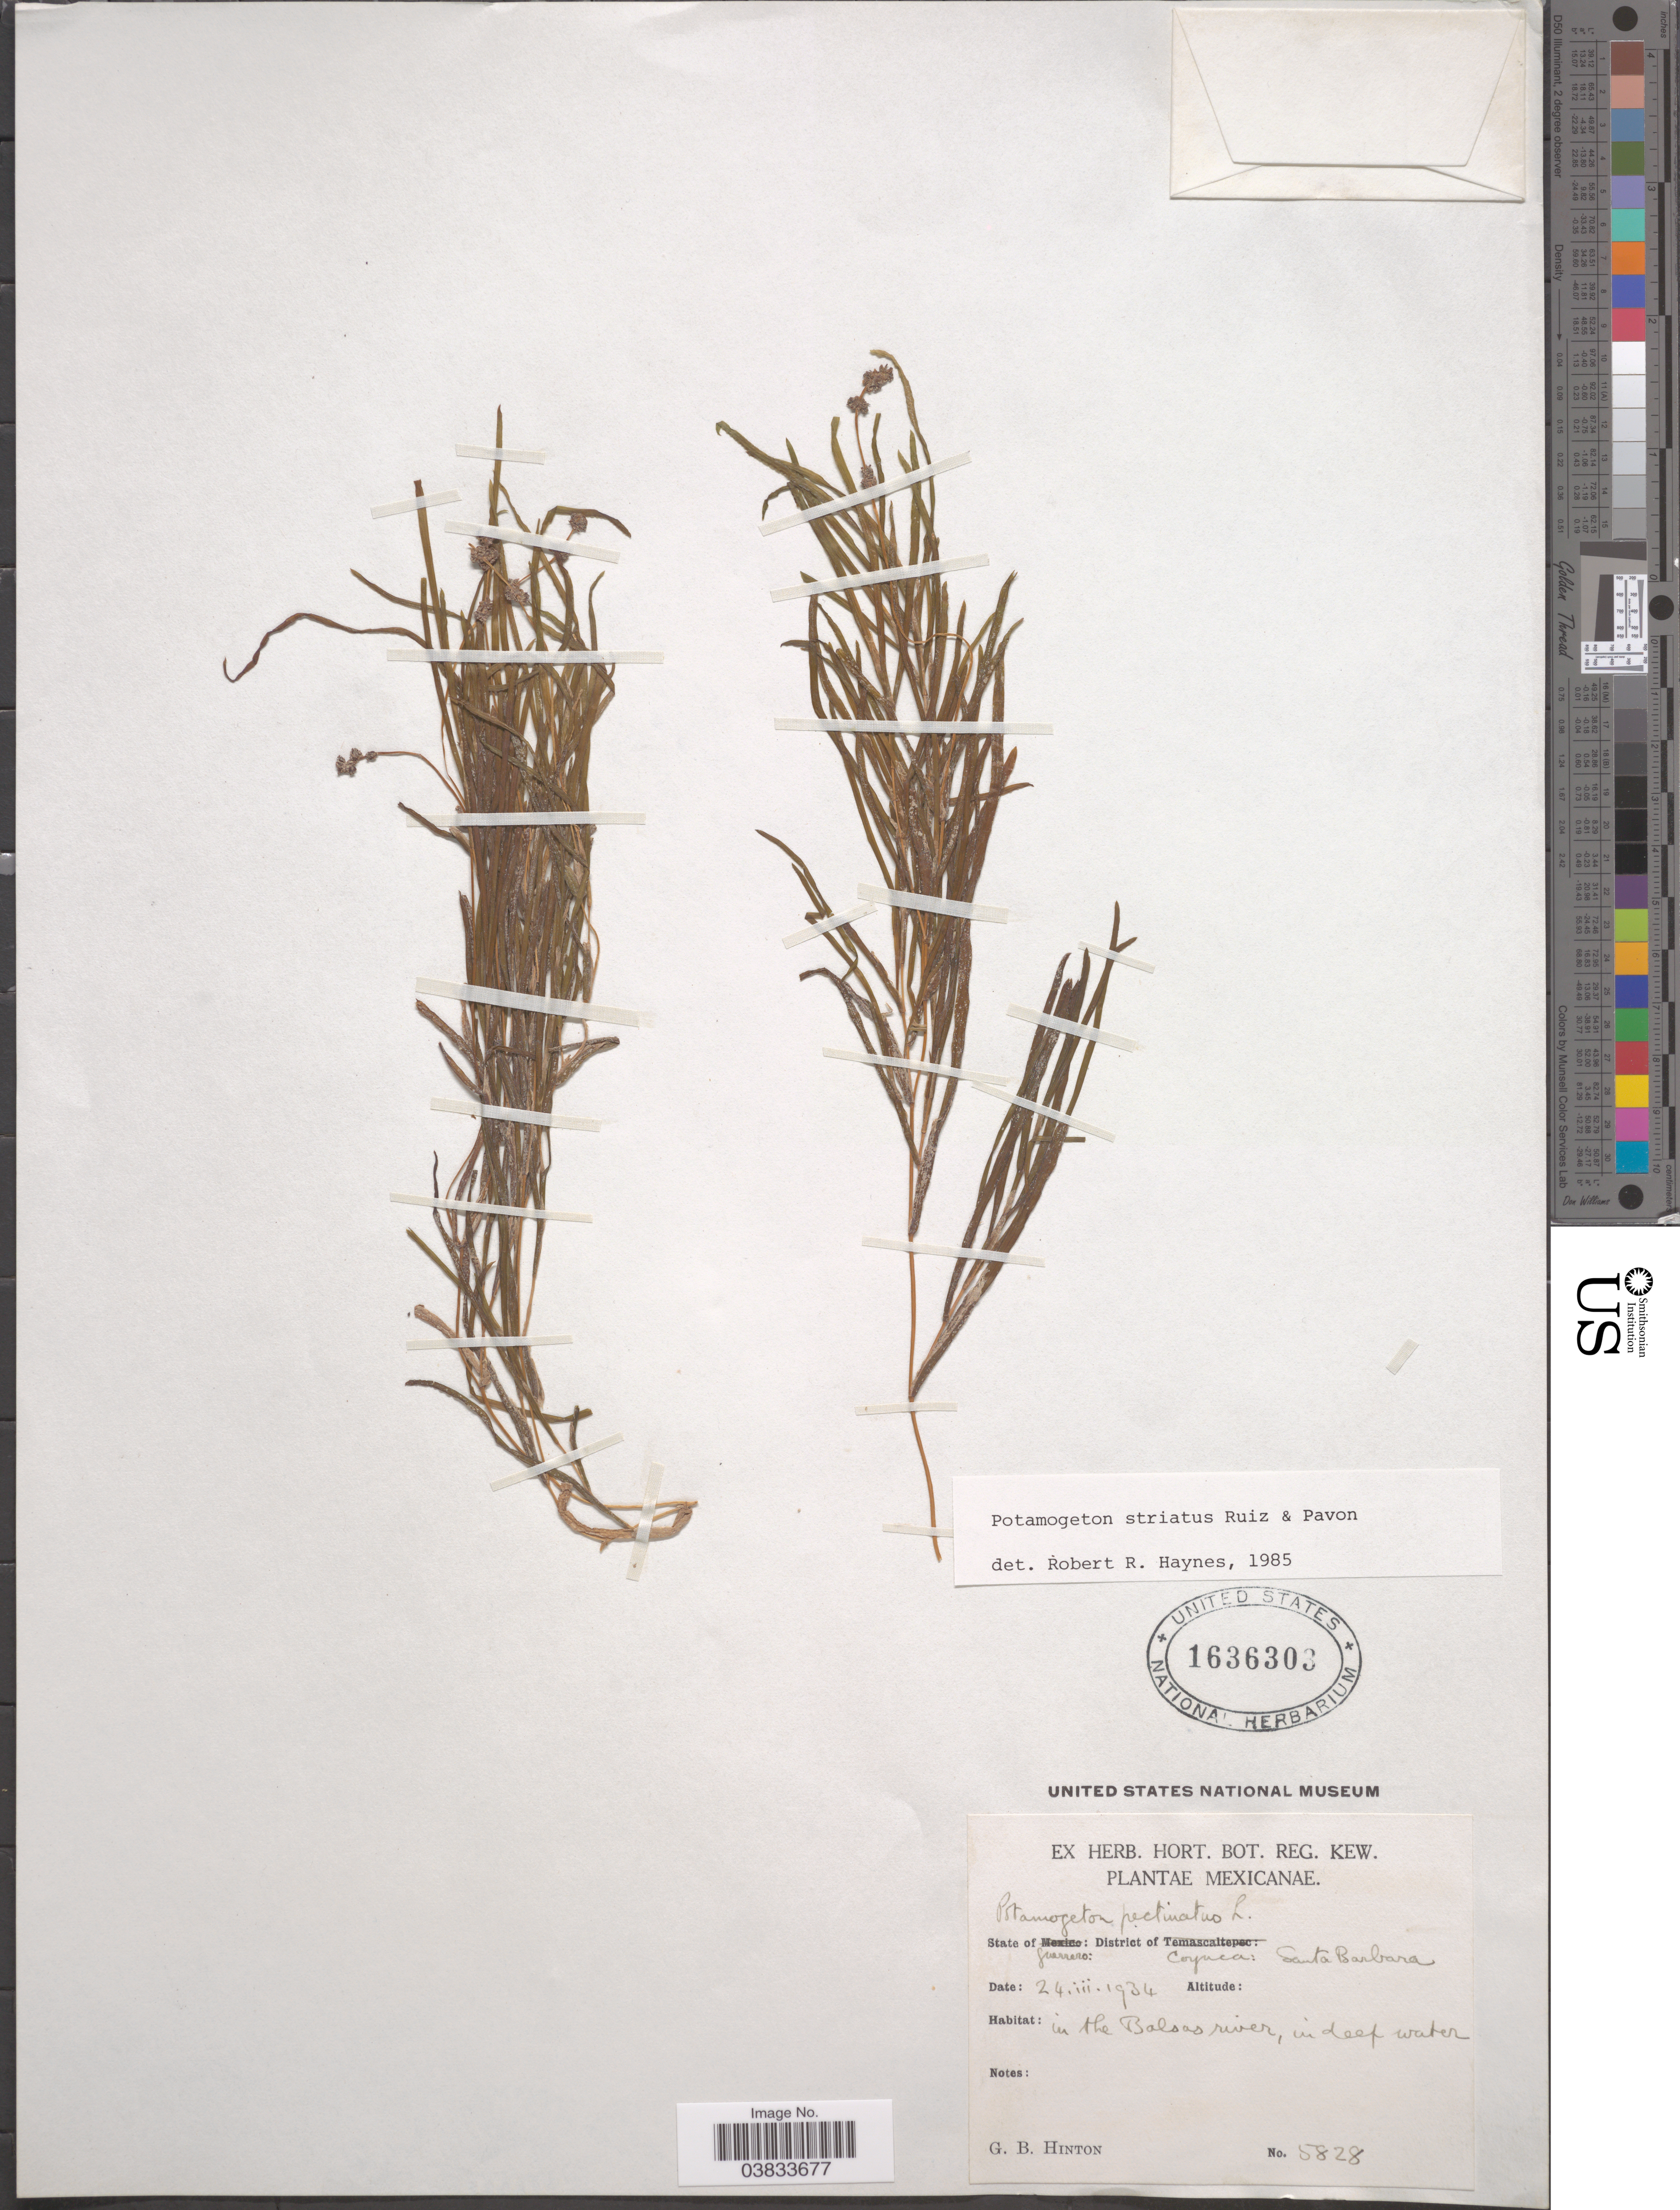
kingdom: Plantae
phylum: Tracheophyta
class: Liliopsida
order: Alismatales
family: Potamogetonaceae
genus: Stuckenia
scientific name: Stuckenia striata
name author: (Ruiz & Pav.) Holub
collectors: G. B. Hinton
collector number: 5828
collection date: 1934-03-24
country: Mexico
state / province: Guerrero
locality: District of Coyuca: Santa Barbara. In the Balsas river.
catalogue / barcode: US 1636303